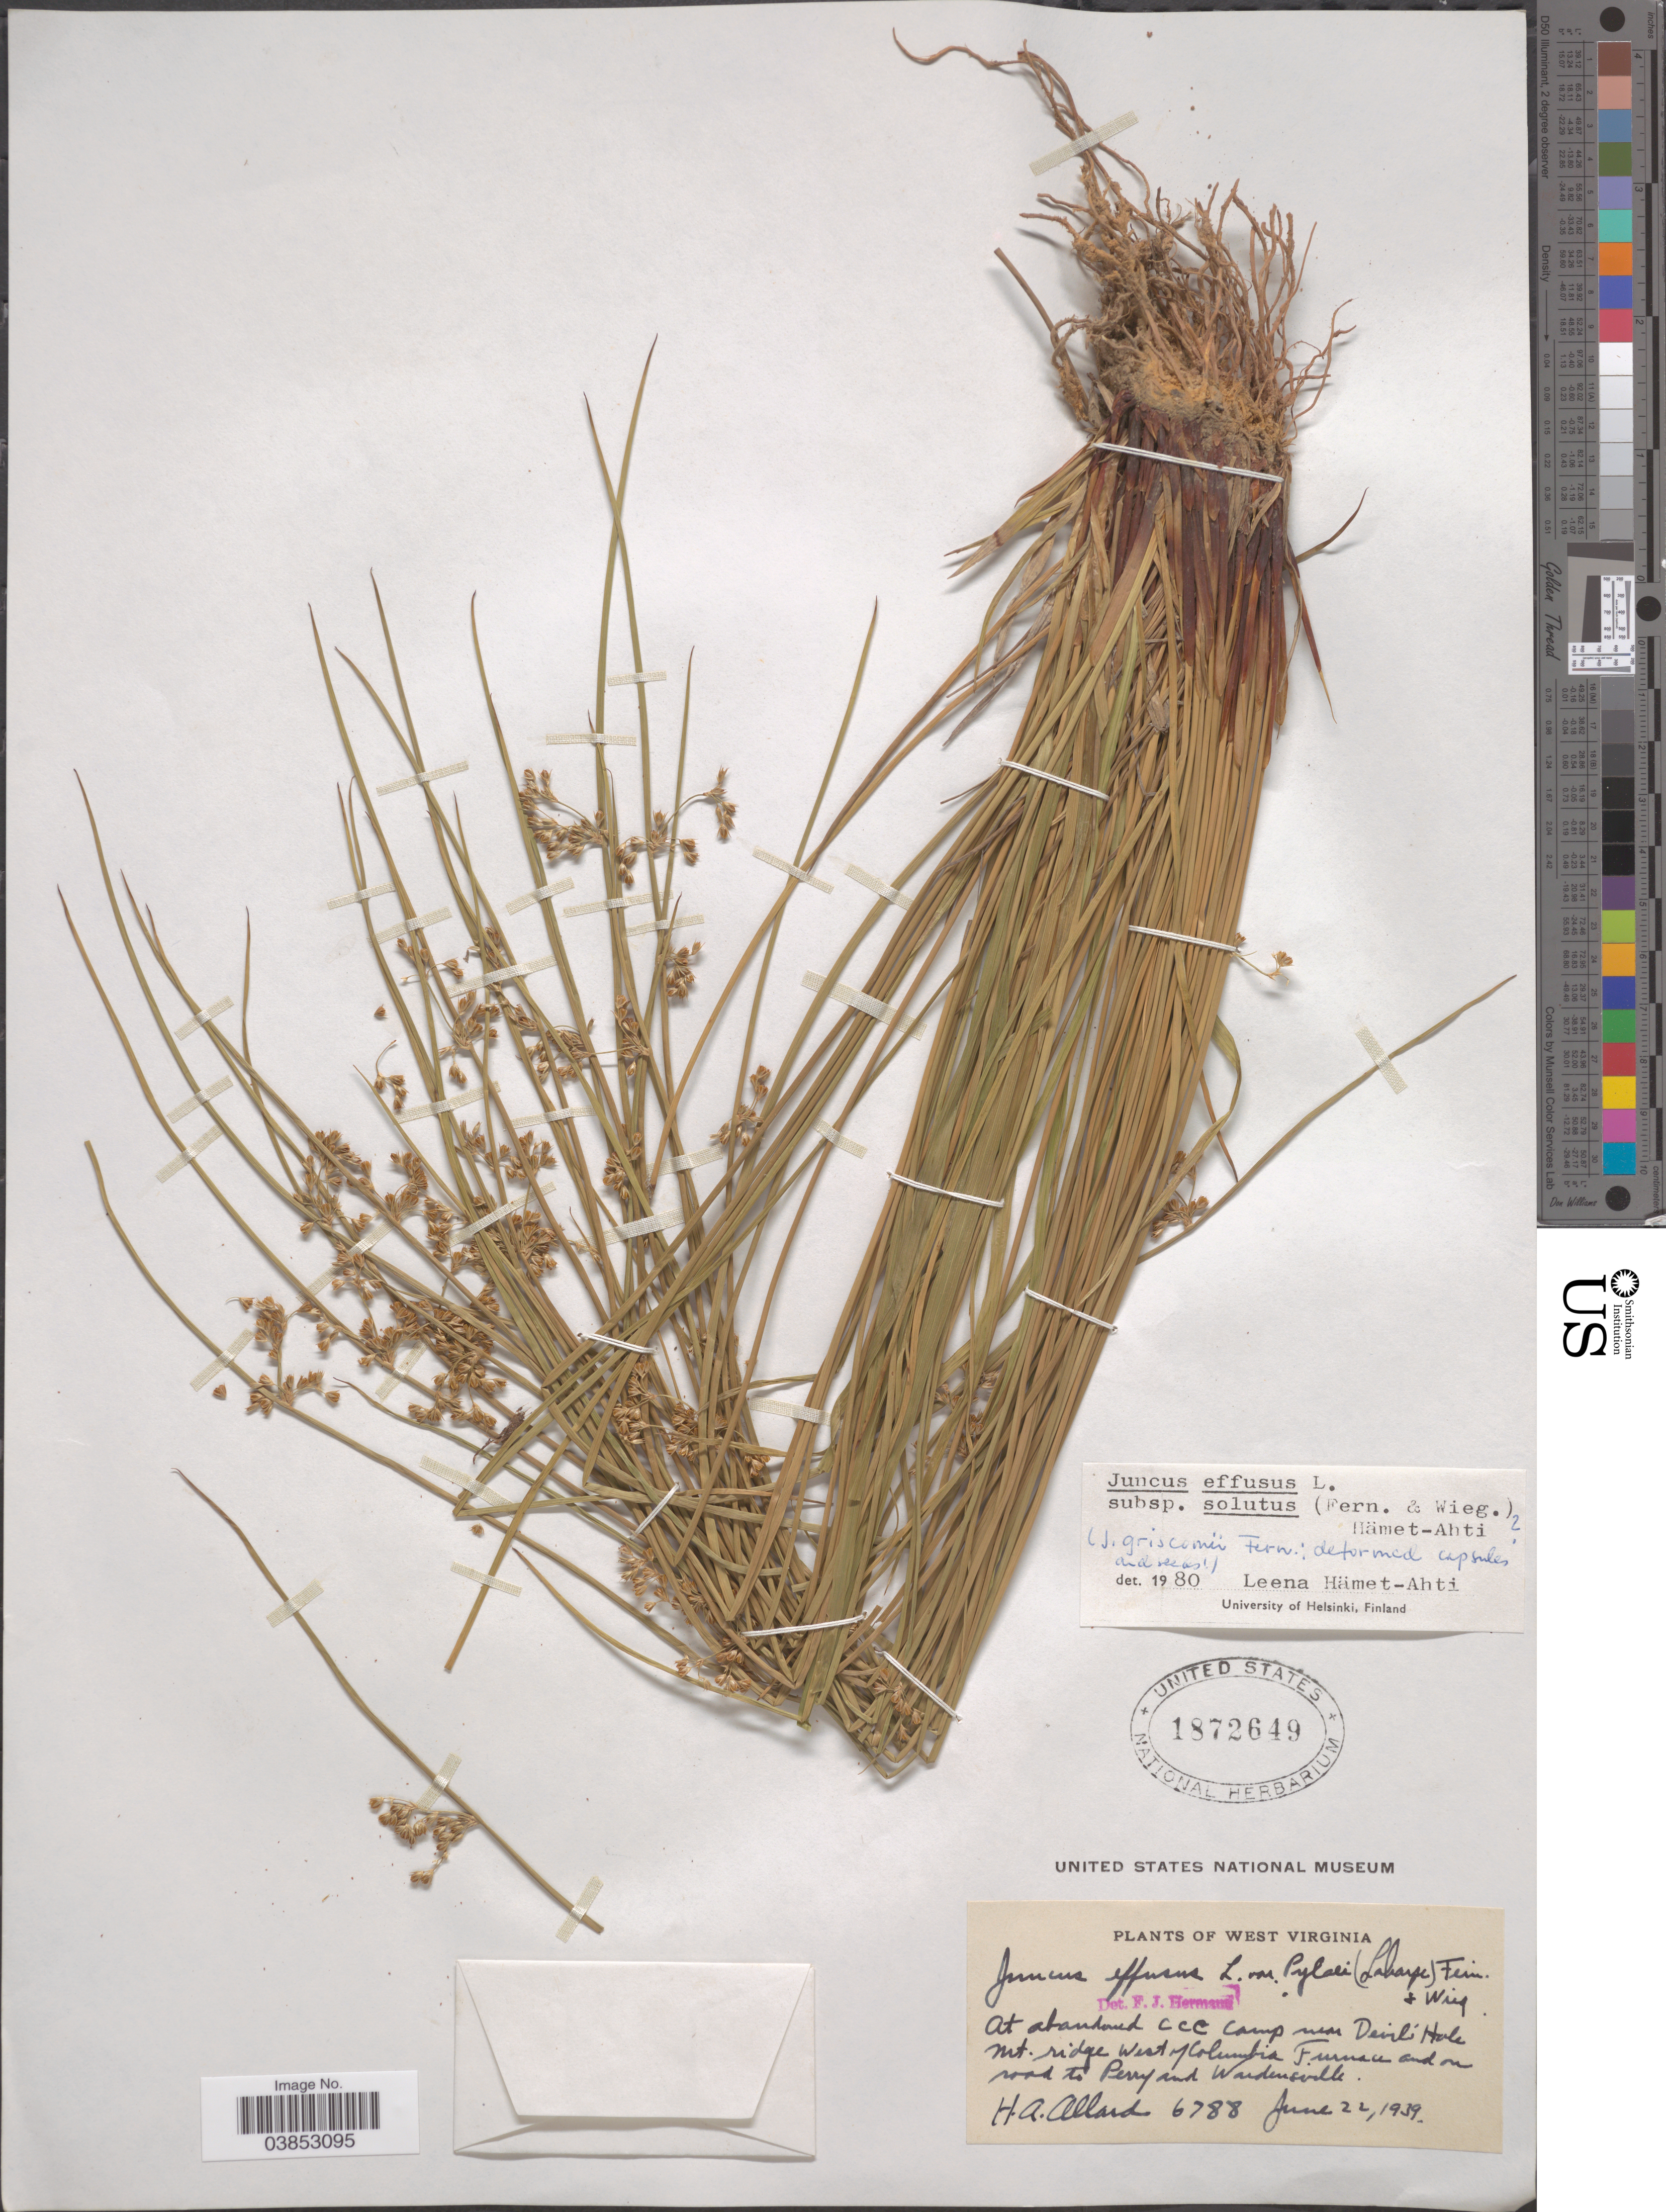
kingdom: Plantae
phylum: Tracheophyta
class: Liliopsida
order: Poales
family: Juncaceae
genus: Juncus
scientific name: Juncus effusus var. solutus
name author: Fernald & Wiegand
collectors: H. A. Allard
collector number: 6788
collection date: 1939-06-22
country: United States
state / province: West Virginia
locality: At abandoned ccc camp near Devil's Hole Mt. ridge west of Columbia Furnace and on road to Perry and Wardensville.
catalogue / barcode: US 1872649